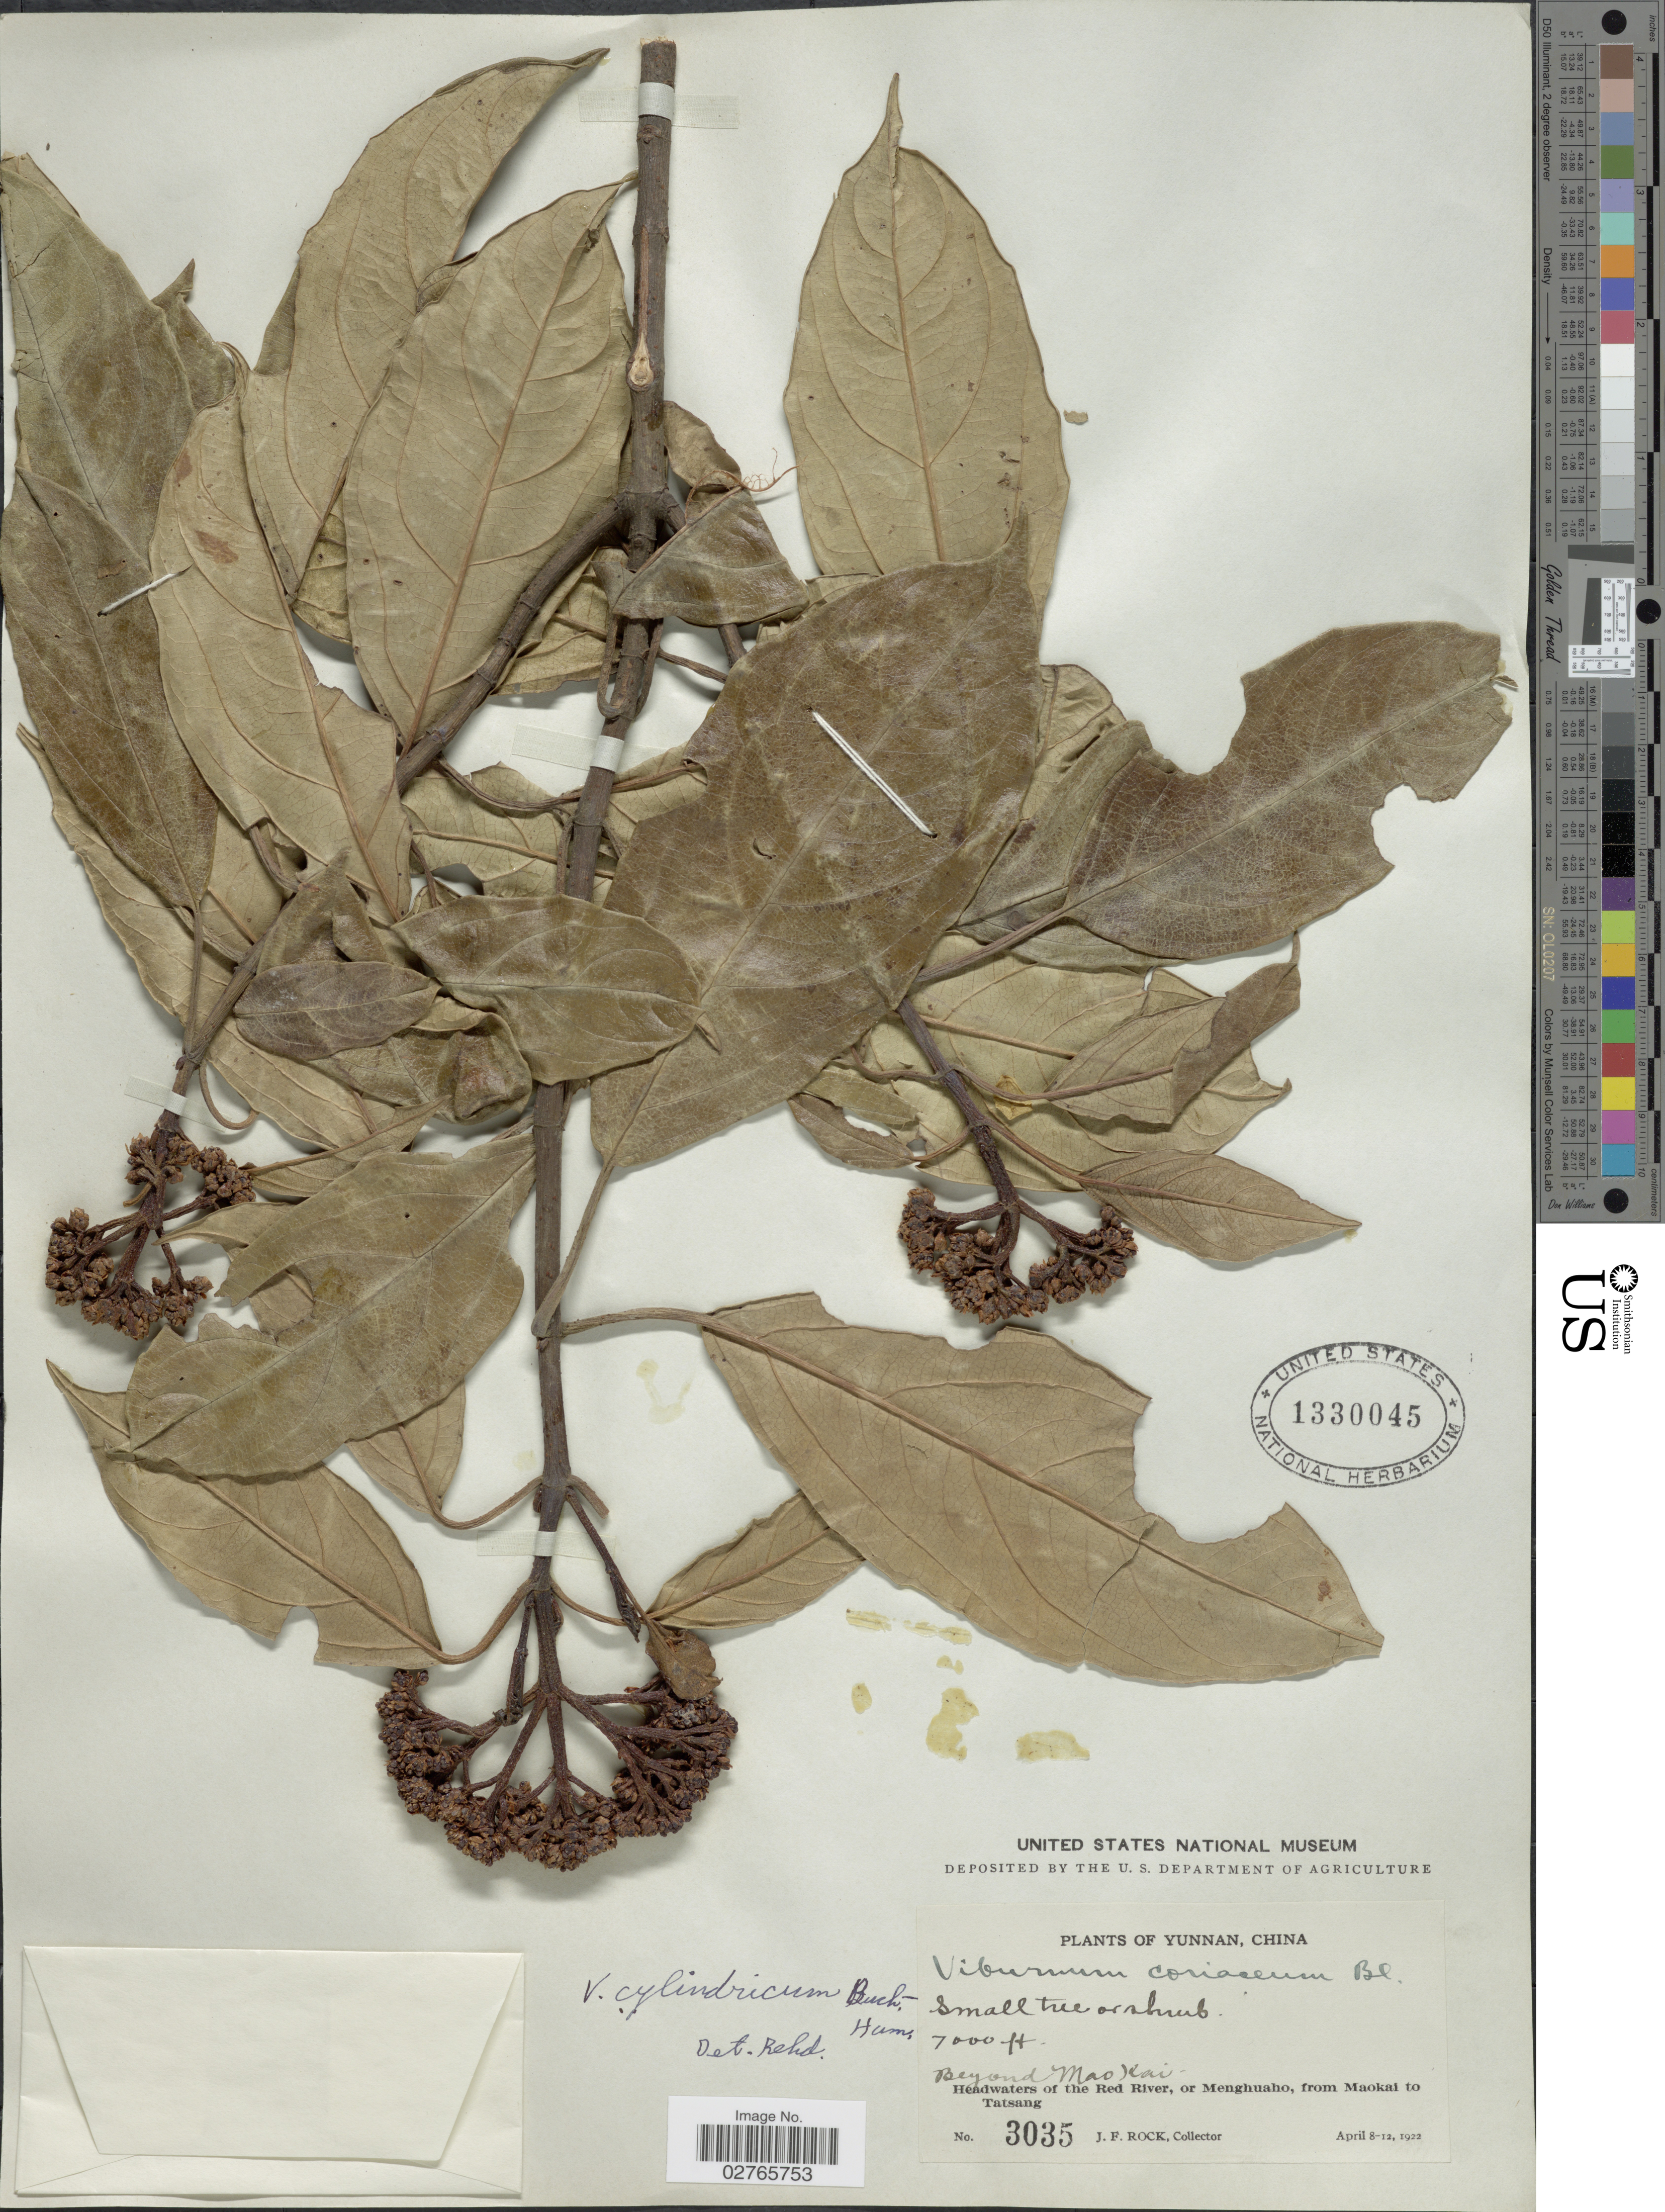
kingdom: Plantae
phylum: Tracheophyta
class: Magnoliopsida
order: Dipsacales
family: Viburnaceae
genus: Viburnum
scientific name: Viburnum cylindricum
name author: Buch.-Ham.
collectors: J. Rock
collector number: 3035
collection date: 1922-04-08/1922-04-12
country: China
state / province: Yunnan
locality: Beyond Mao Kai. Headwaters of the Red River, or Menghuaho, from Maokai to Tatsang.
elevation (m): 2134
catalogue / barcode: US 1330045